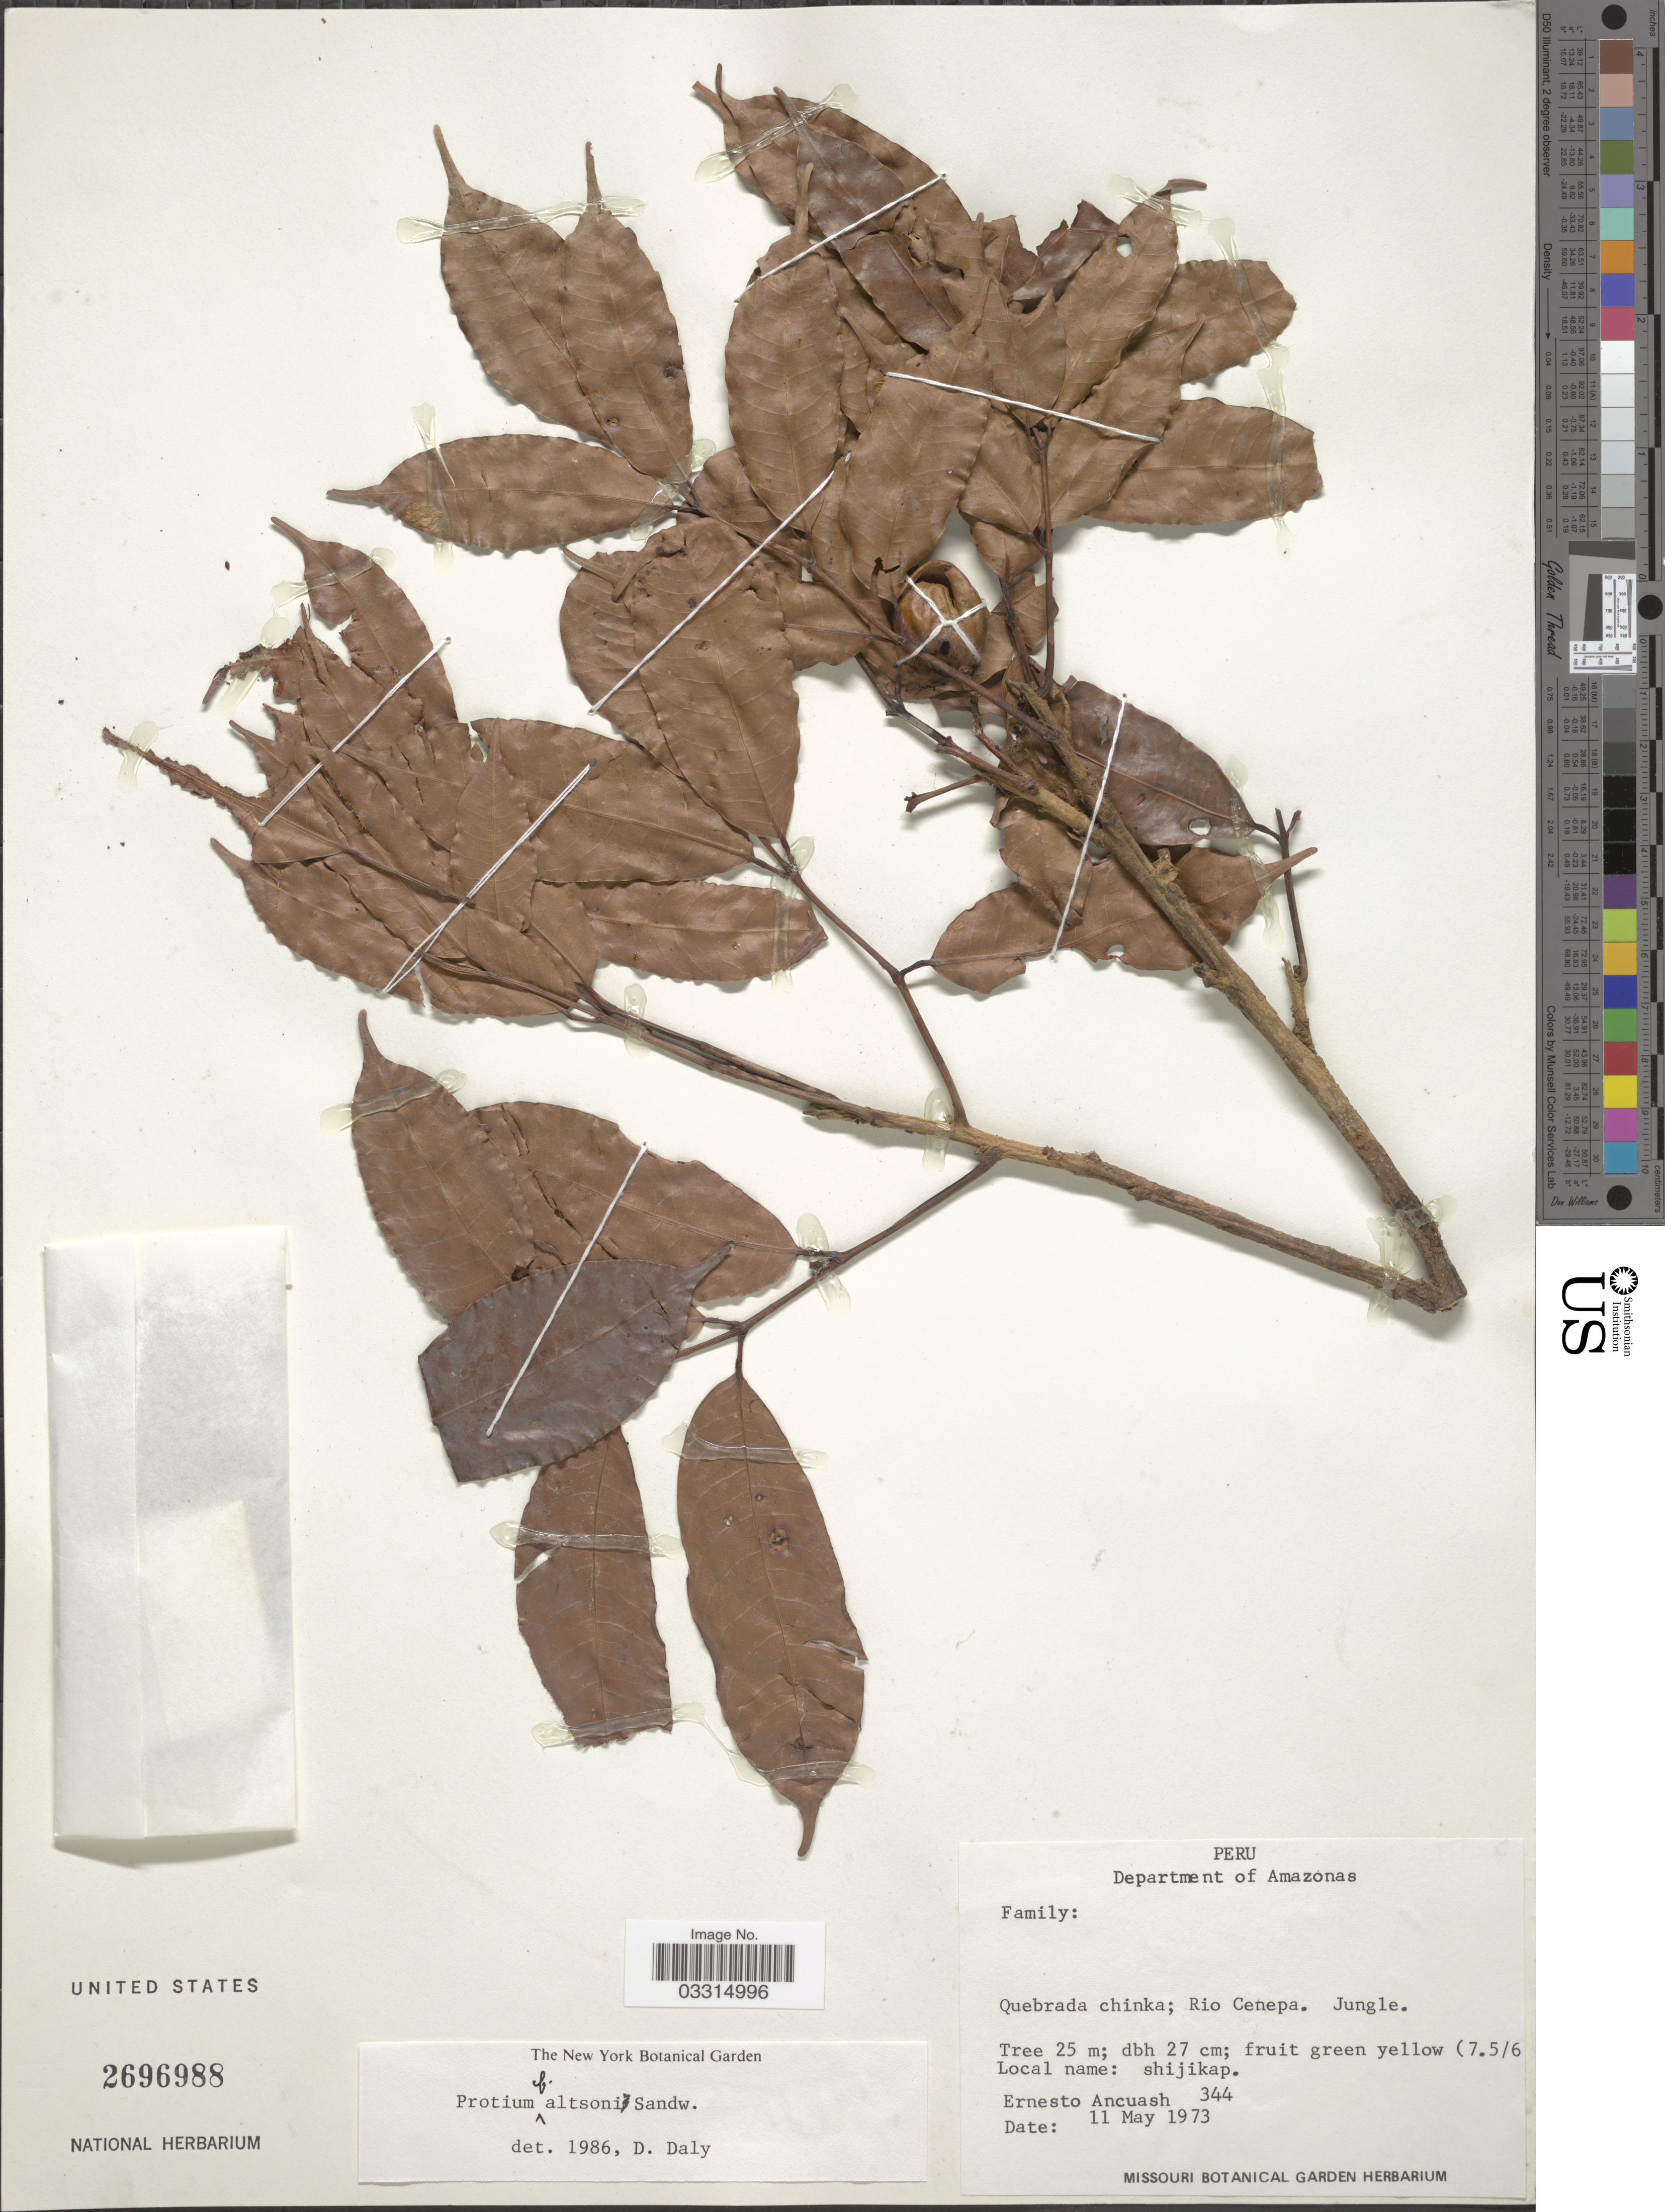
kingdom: Plantae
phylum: Tracheophyta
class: Magnoliopsida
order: Sapindales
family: Burseraceae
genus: Protium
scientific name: Protium altsonii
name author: Sandwith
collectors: E. Ancuash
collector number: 344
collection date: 1973-05-11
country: Peru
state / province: Amazonas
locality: Department of Amazonas. Quebrada chinka; Rio Cenepa.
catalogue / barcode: US 2696988